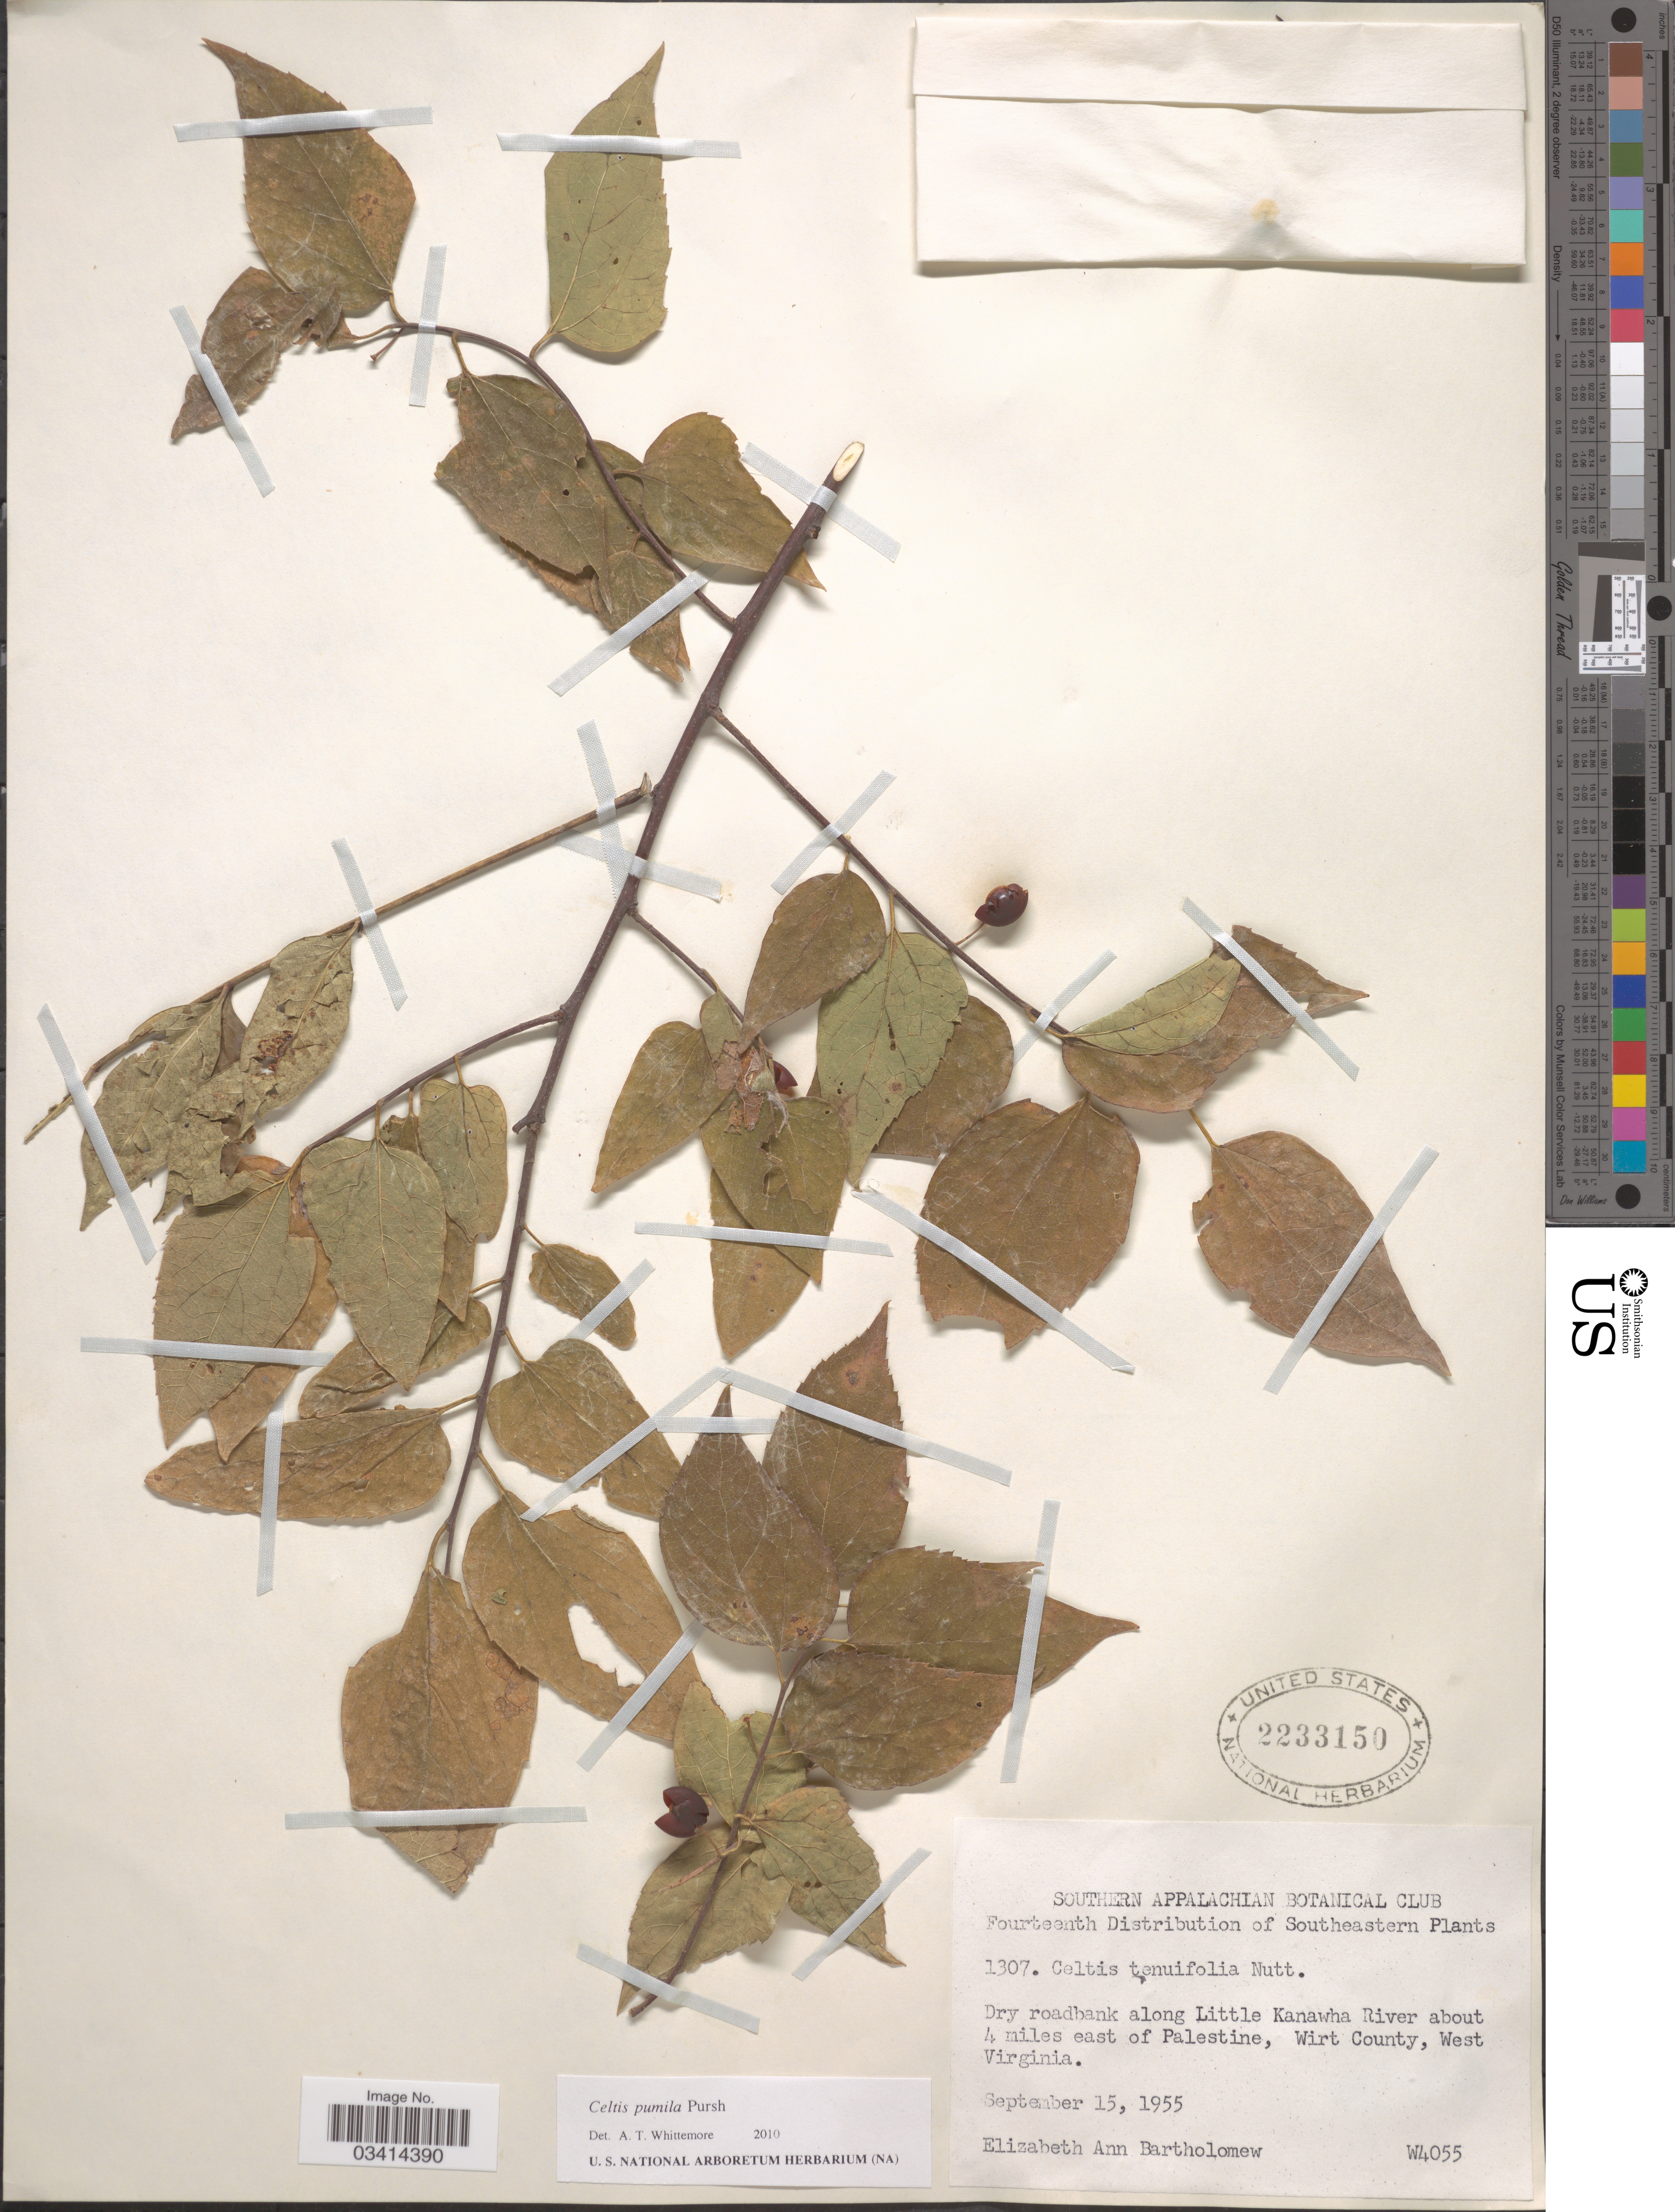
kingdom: Plantae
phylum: Tracheophyta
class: Magnoliopsida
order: Rosales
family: Cannabaceae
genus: Celtis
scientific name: Celtis tenuifolia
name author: Nutt.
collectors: E. Bartholomew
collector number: W4055/1307?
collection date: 1955-09-15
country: United States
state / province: West Virginia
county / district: Wirt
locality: Along Little Kanawha River about 4 miles east of Palestine, Wirt County.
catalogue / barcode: US 2233150